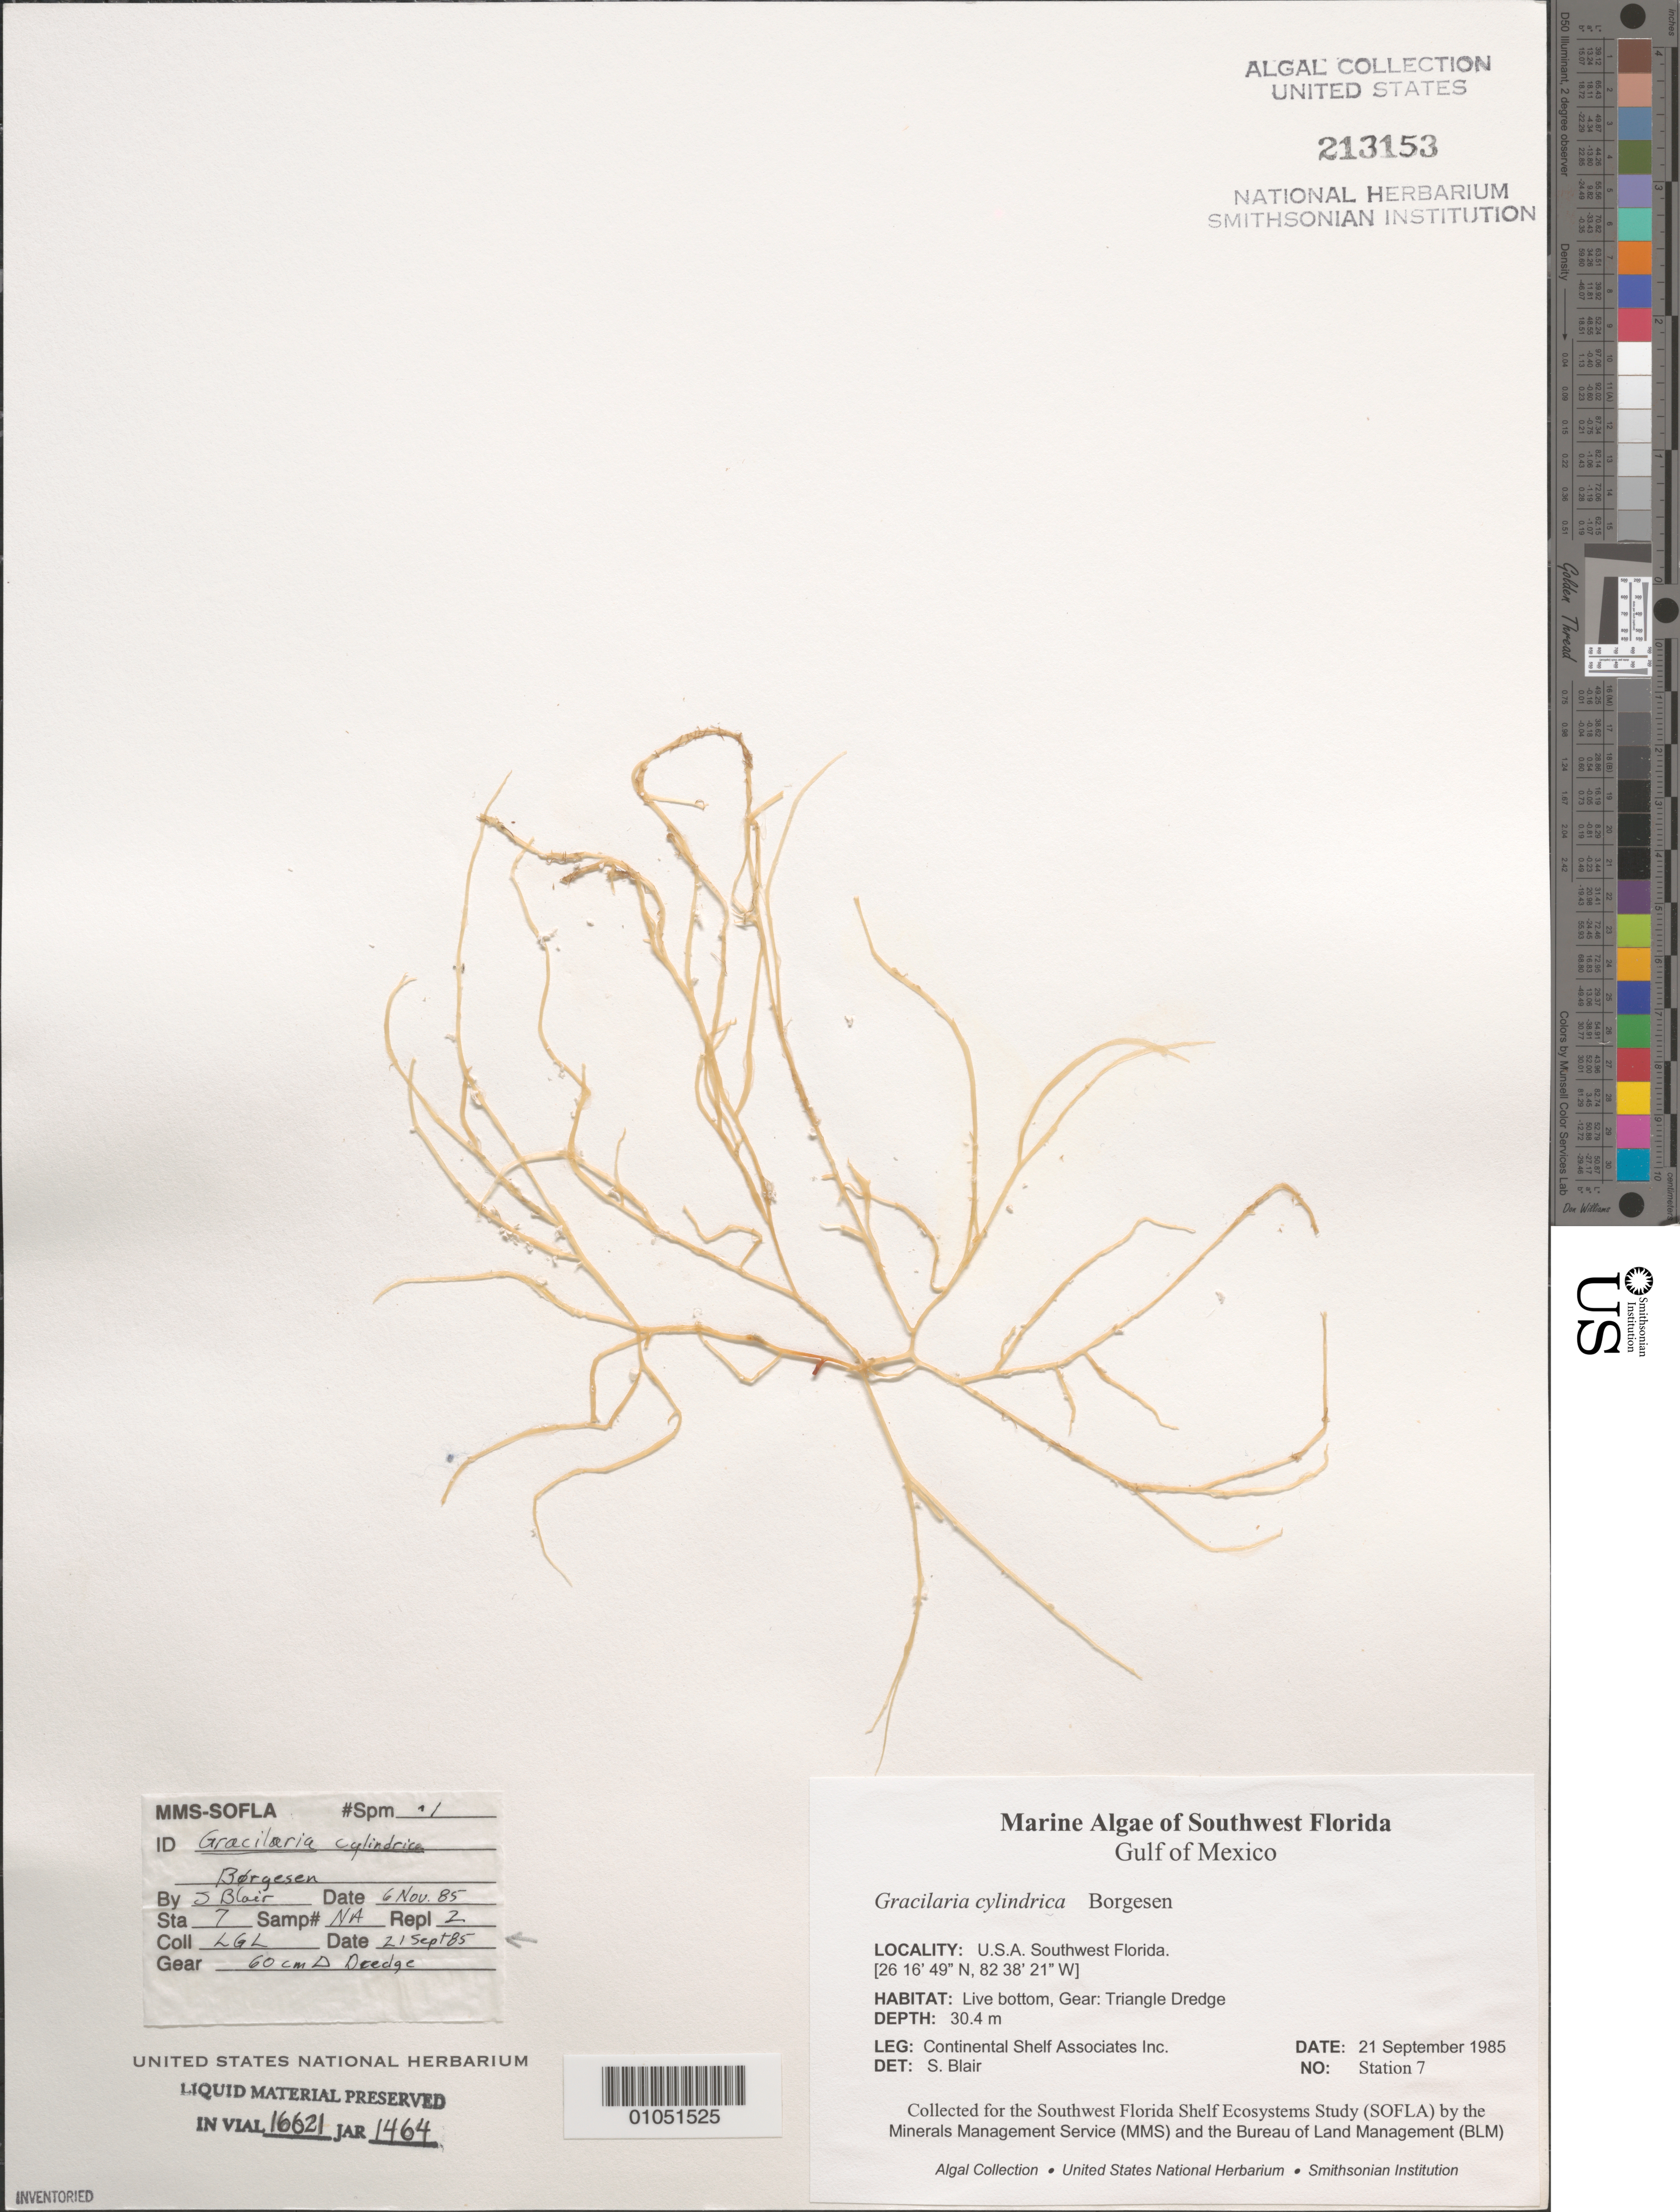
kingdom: Plantae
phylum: Rhodophyta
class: Florideophyceae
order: Gracilariales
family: Gracilariaceae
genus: Gracilaria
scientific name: Gracilaria cylindrica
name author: Børgesen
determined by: Blair, S. M.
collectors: Continental Shelf Associates for the MMS/BLM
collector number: Station 7 Repl 2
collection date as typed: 21 Sep 1985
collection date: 1985-09-21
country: United States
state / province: Florida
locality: Gulf of Mexico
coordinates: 26 16'49"N, 82 38'21"W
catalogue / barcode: US 213153